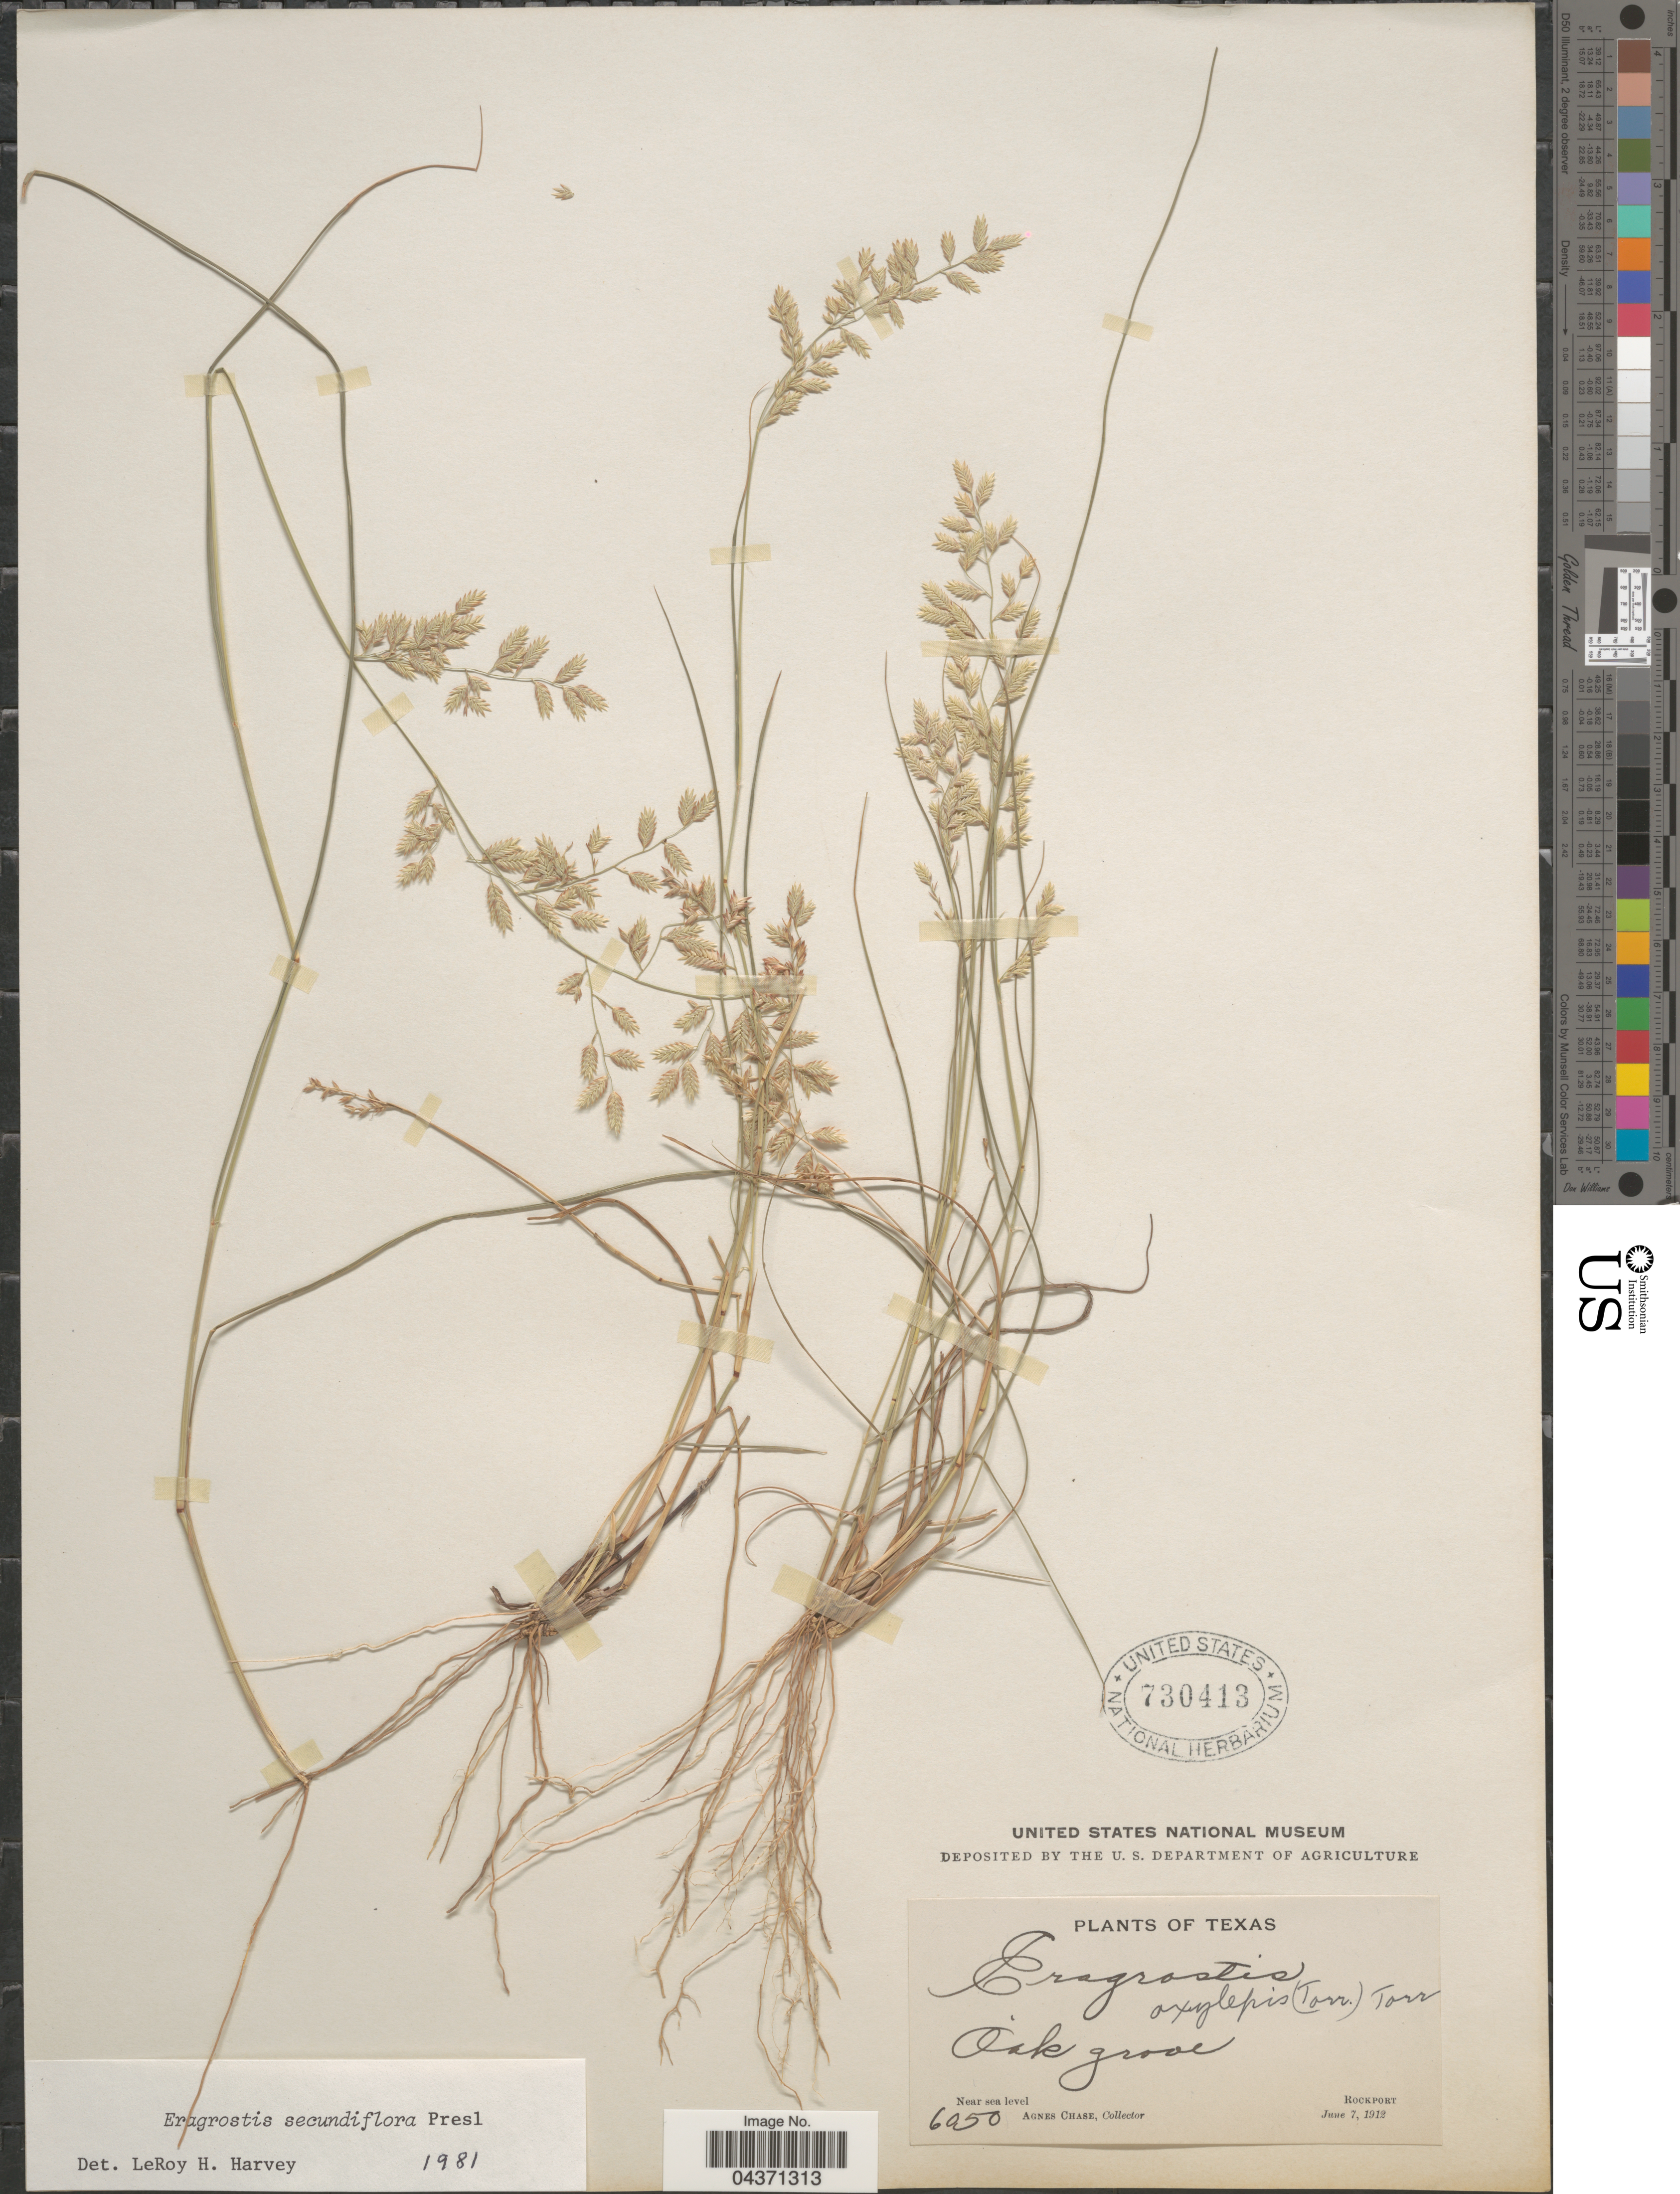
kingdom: Plantae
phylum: Tracheophyta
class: Liliopsida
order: Poales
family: Poaceae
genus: Eragrostis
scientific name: Eragrostis secundiflora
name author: J. Presl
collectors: A. Chase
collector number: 6050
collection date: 1912-06-07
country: United States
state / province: Texas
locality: Oak grove. Rockport.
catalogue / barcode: US 730413